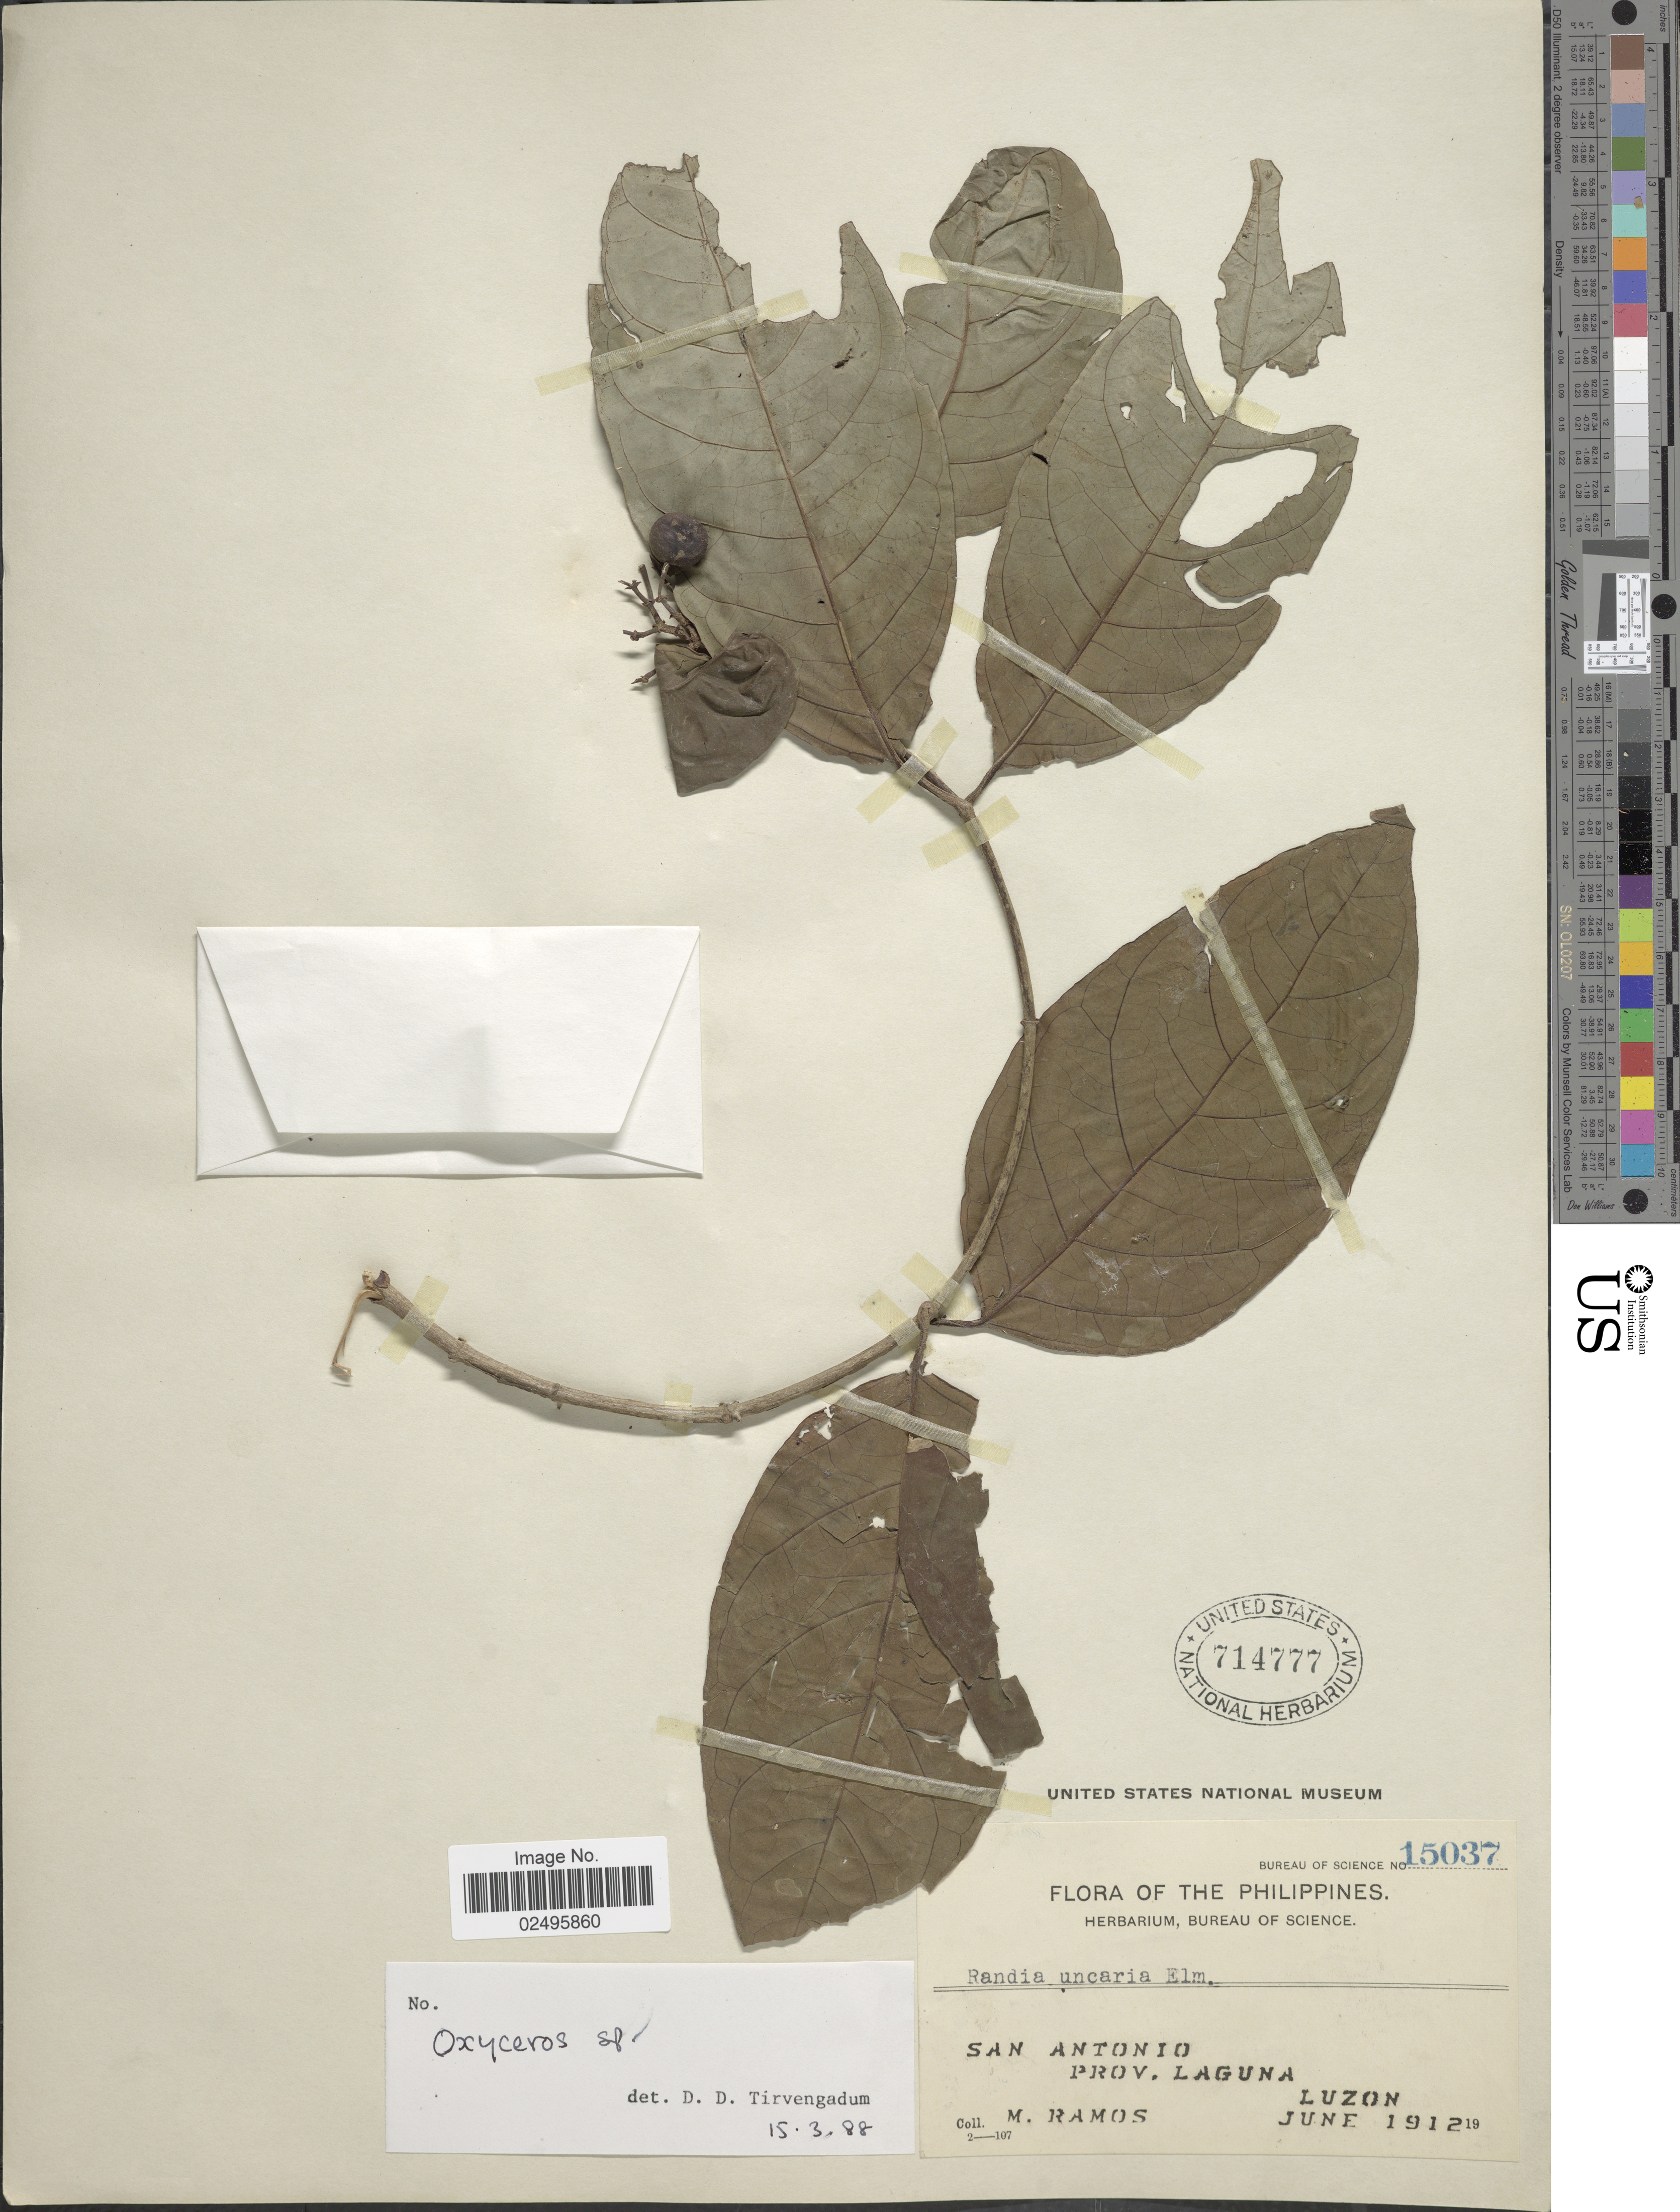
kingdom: Plantae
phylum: Tracheophyta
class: Magnoliopsida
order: Gentianales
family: Rubiaceae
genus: Oxyceros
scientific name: Oxyceros bispinosa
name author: (Griff.) Tirveng.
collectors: M. Ramos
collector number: Bureau of Science 15037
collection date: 1912-06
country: Philippines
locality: San Antonio. Prov. Laguna, Luzon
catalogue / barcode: US 714777